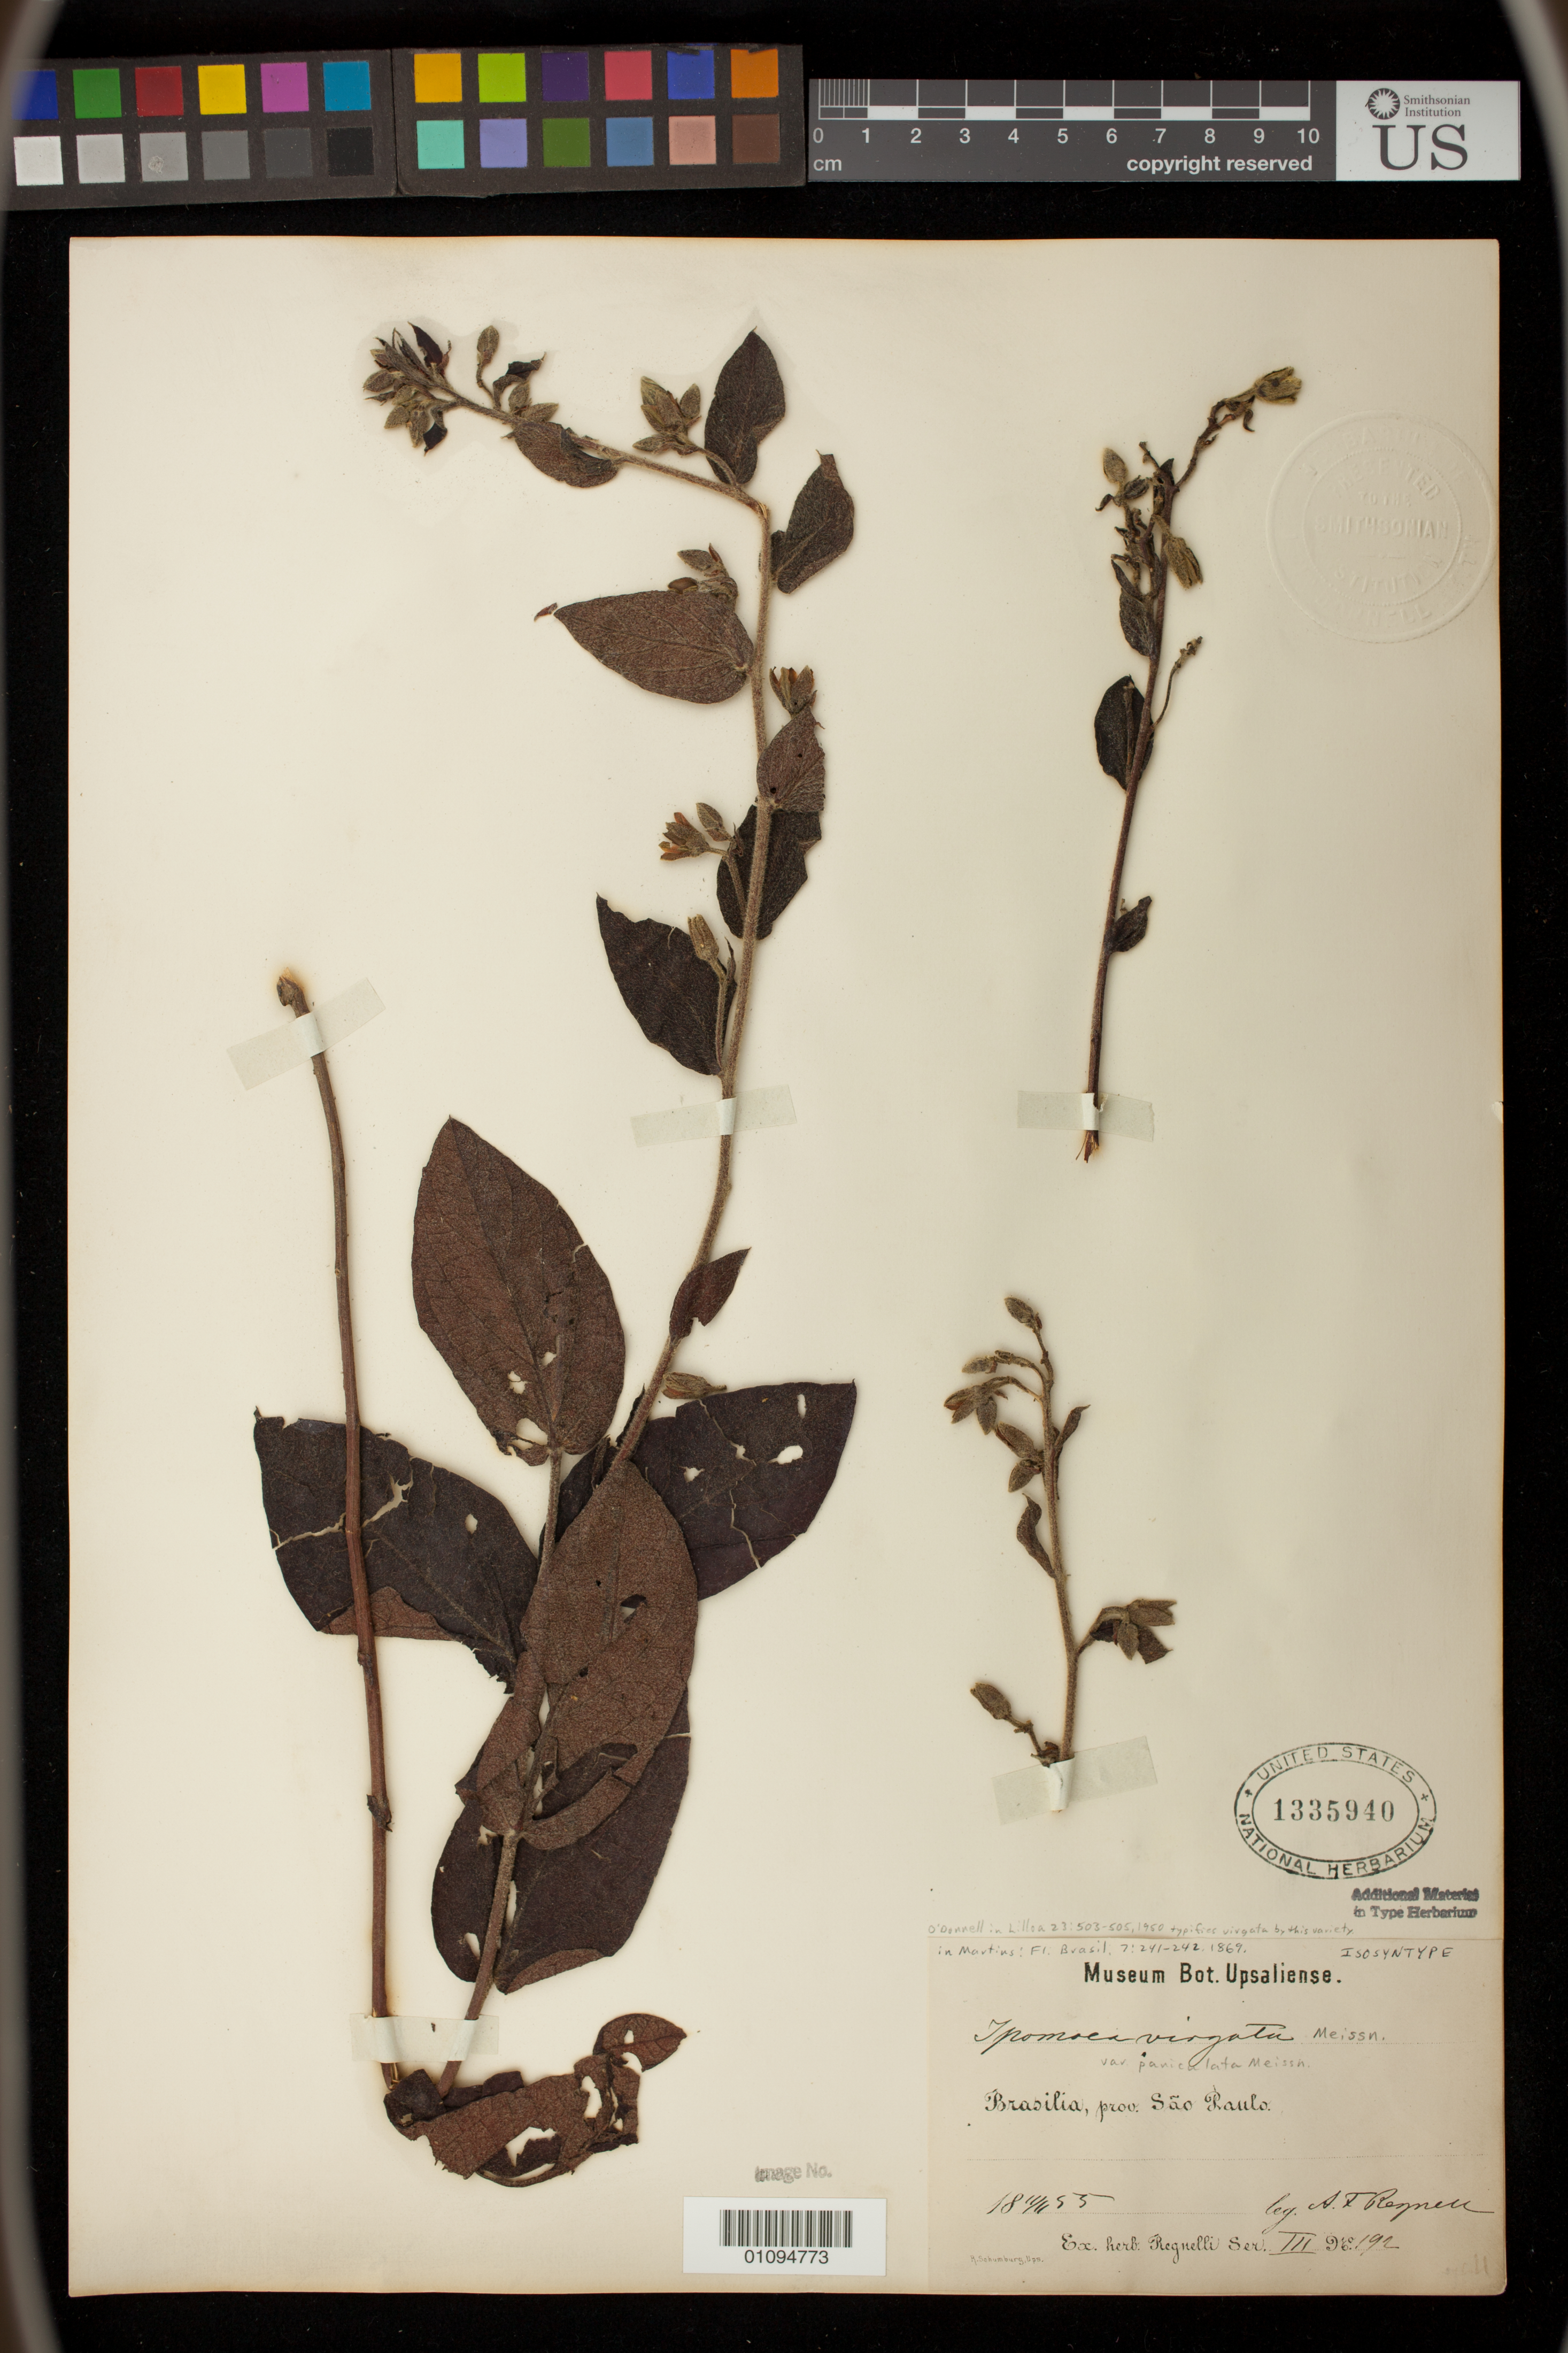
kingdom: Plantae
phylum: Tracheophyta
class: Magnoliopsida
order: Solanales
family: Convolvulaceae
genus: Ipomoea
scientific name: Ipomoea virgata var. paniculata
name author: Meisn.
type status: Isosyntype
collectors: A. F. Regnell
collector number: III 192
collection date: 1855-11-11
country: Brazil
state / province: São Paulo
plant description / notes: Syntype of both the species and the variety. Ipomoea virgata Meissn. was described with several varieties without indicating a typical variety. I. virgata var. paniculata Meissn. is considered the typical variety by O'Donnell (1950, Lilloa 23: 503-505).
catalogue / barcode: US 1335940